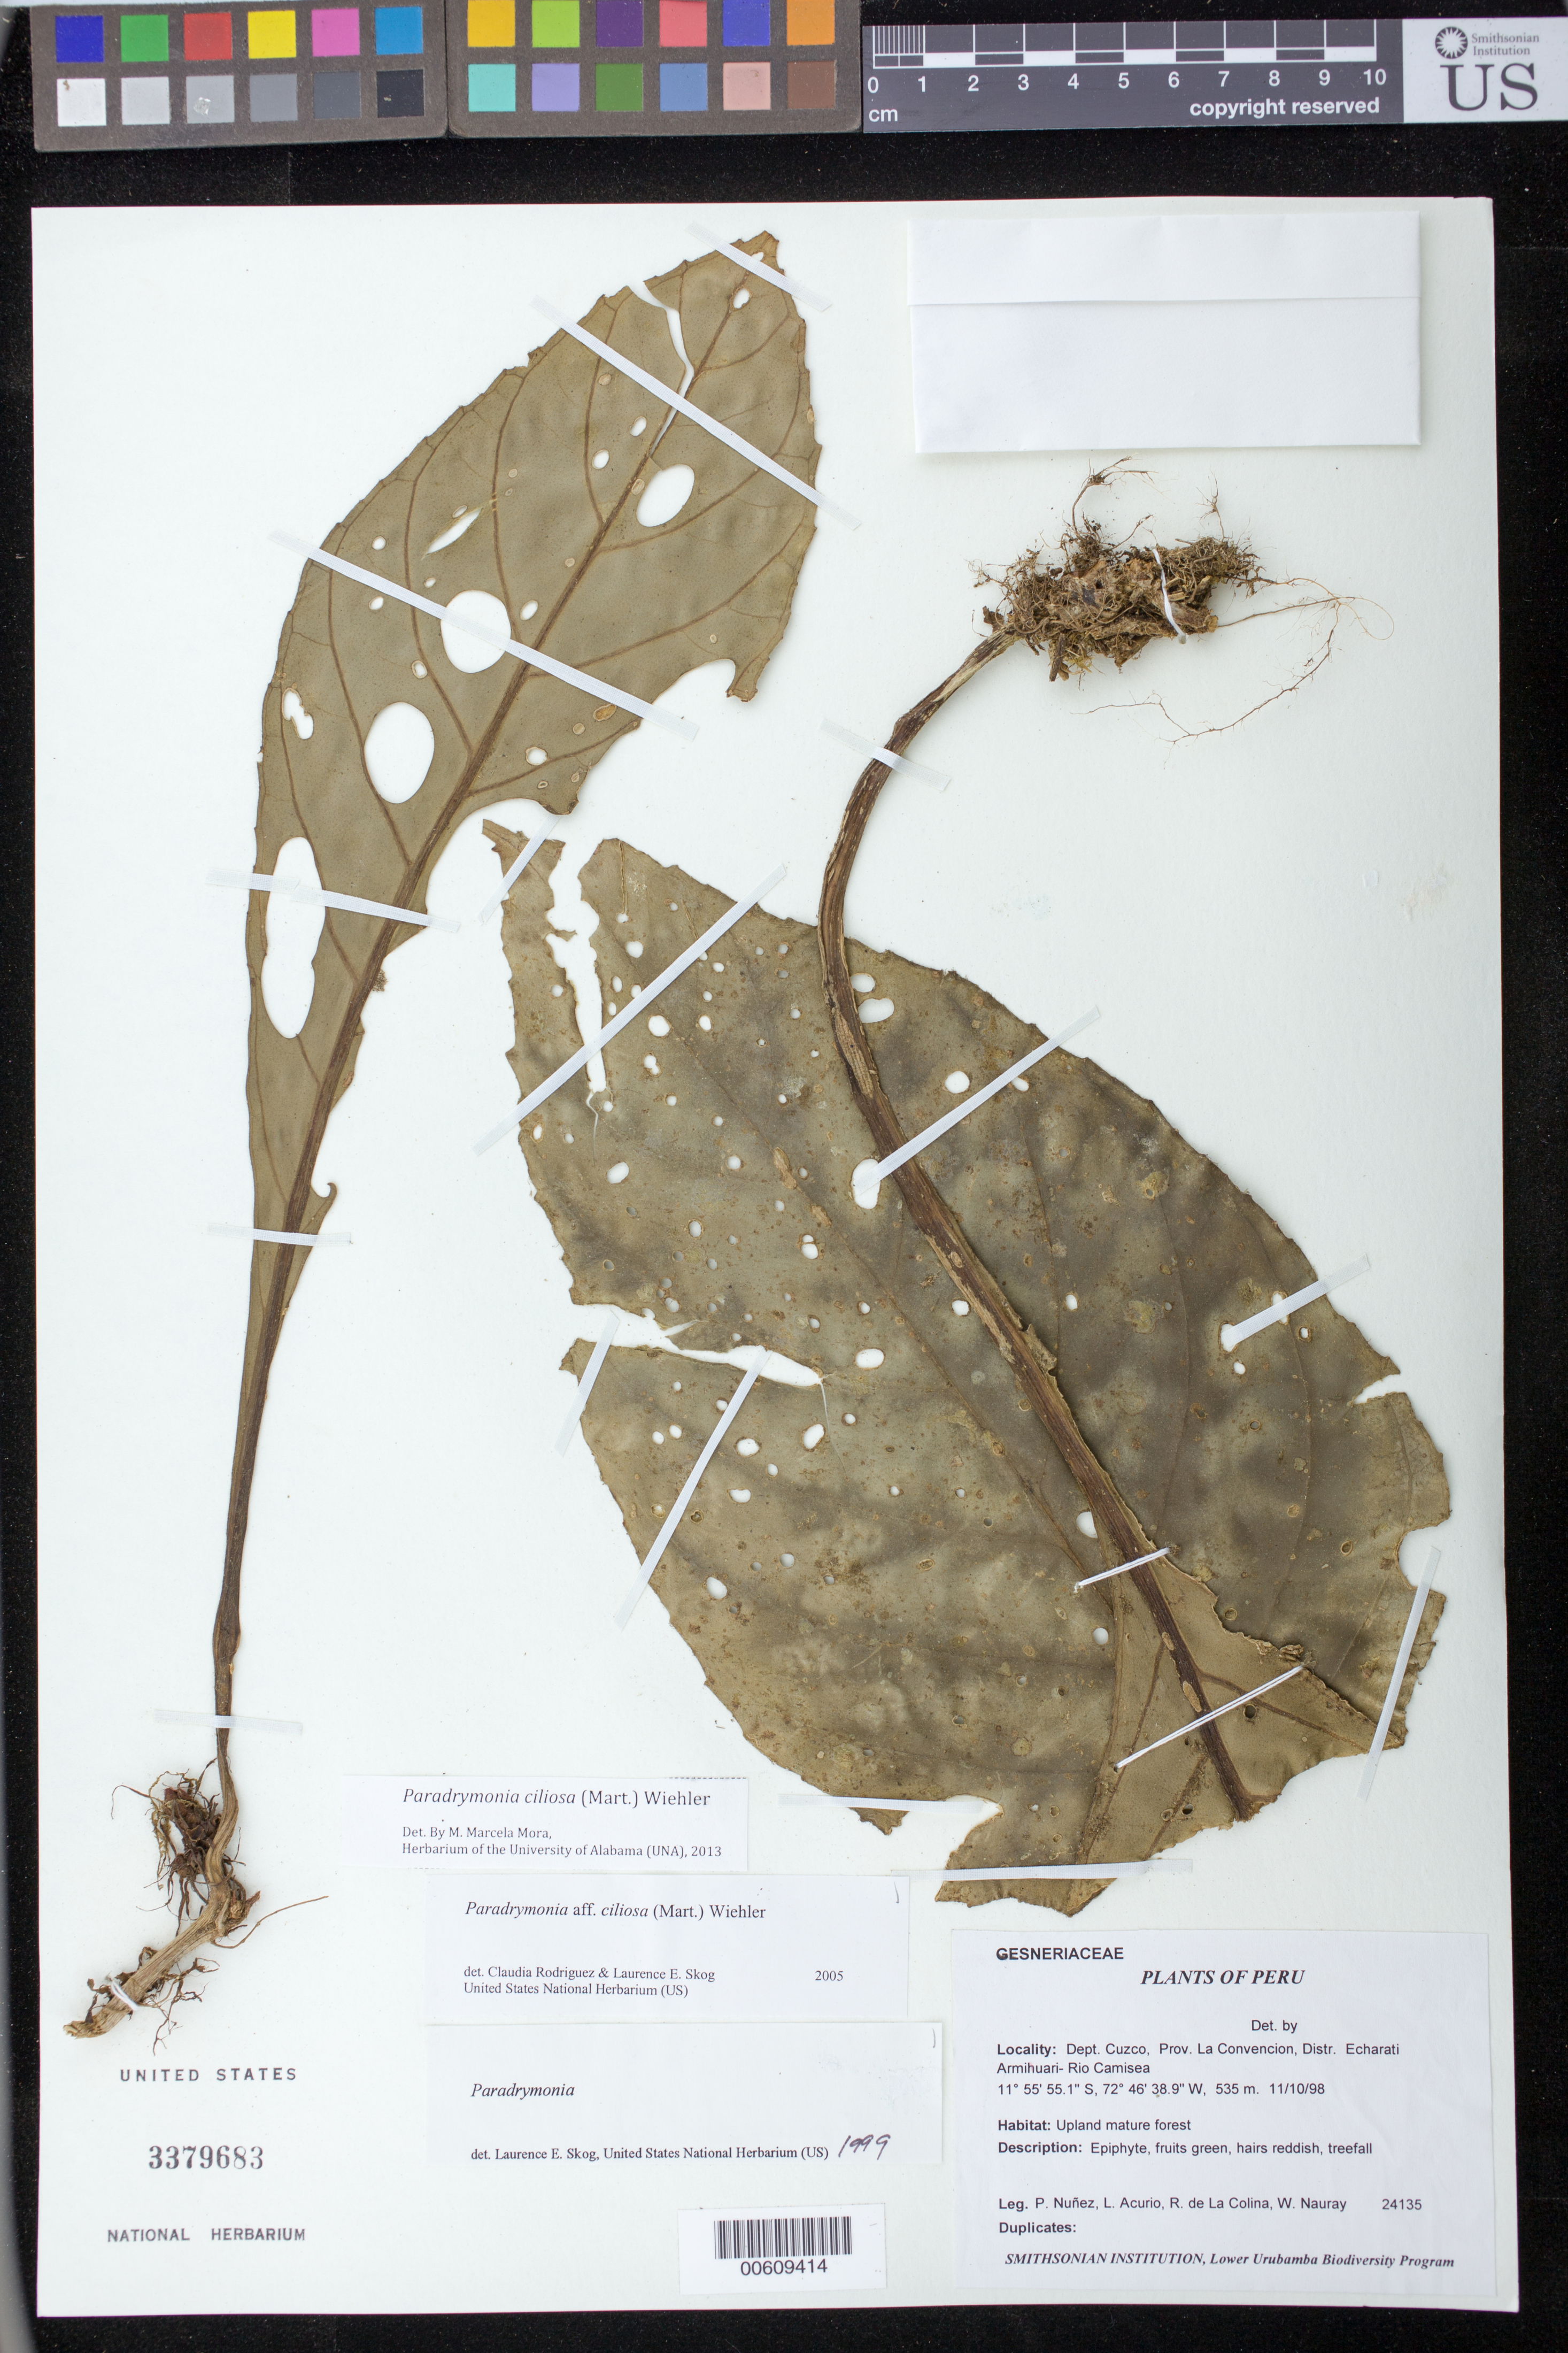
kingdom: Plantae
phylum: Tracheophyta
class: Magnoliopsida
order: Lamiales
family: Gesneriaceae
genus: Paradrymonia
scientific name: Paradrymonia ciliosa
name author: (Mart.) Wiehler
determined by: Mora, M. Marcela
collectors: P. Núñez V., L. Acurio, R. de La Colina & W. Nauray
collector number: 24135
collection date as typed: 11 Oct 1998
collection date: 1998-10-11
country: Peru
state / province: Cusco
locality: Prov. La Convencion; Distr. Echarati, Armihuari-Rio Camisea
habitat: Upland mature forest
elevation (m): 535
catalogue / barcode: US 3379683